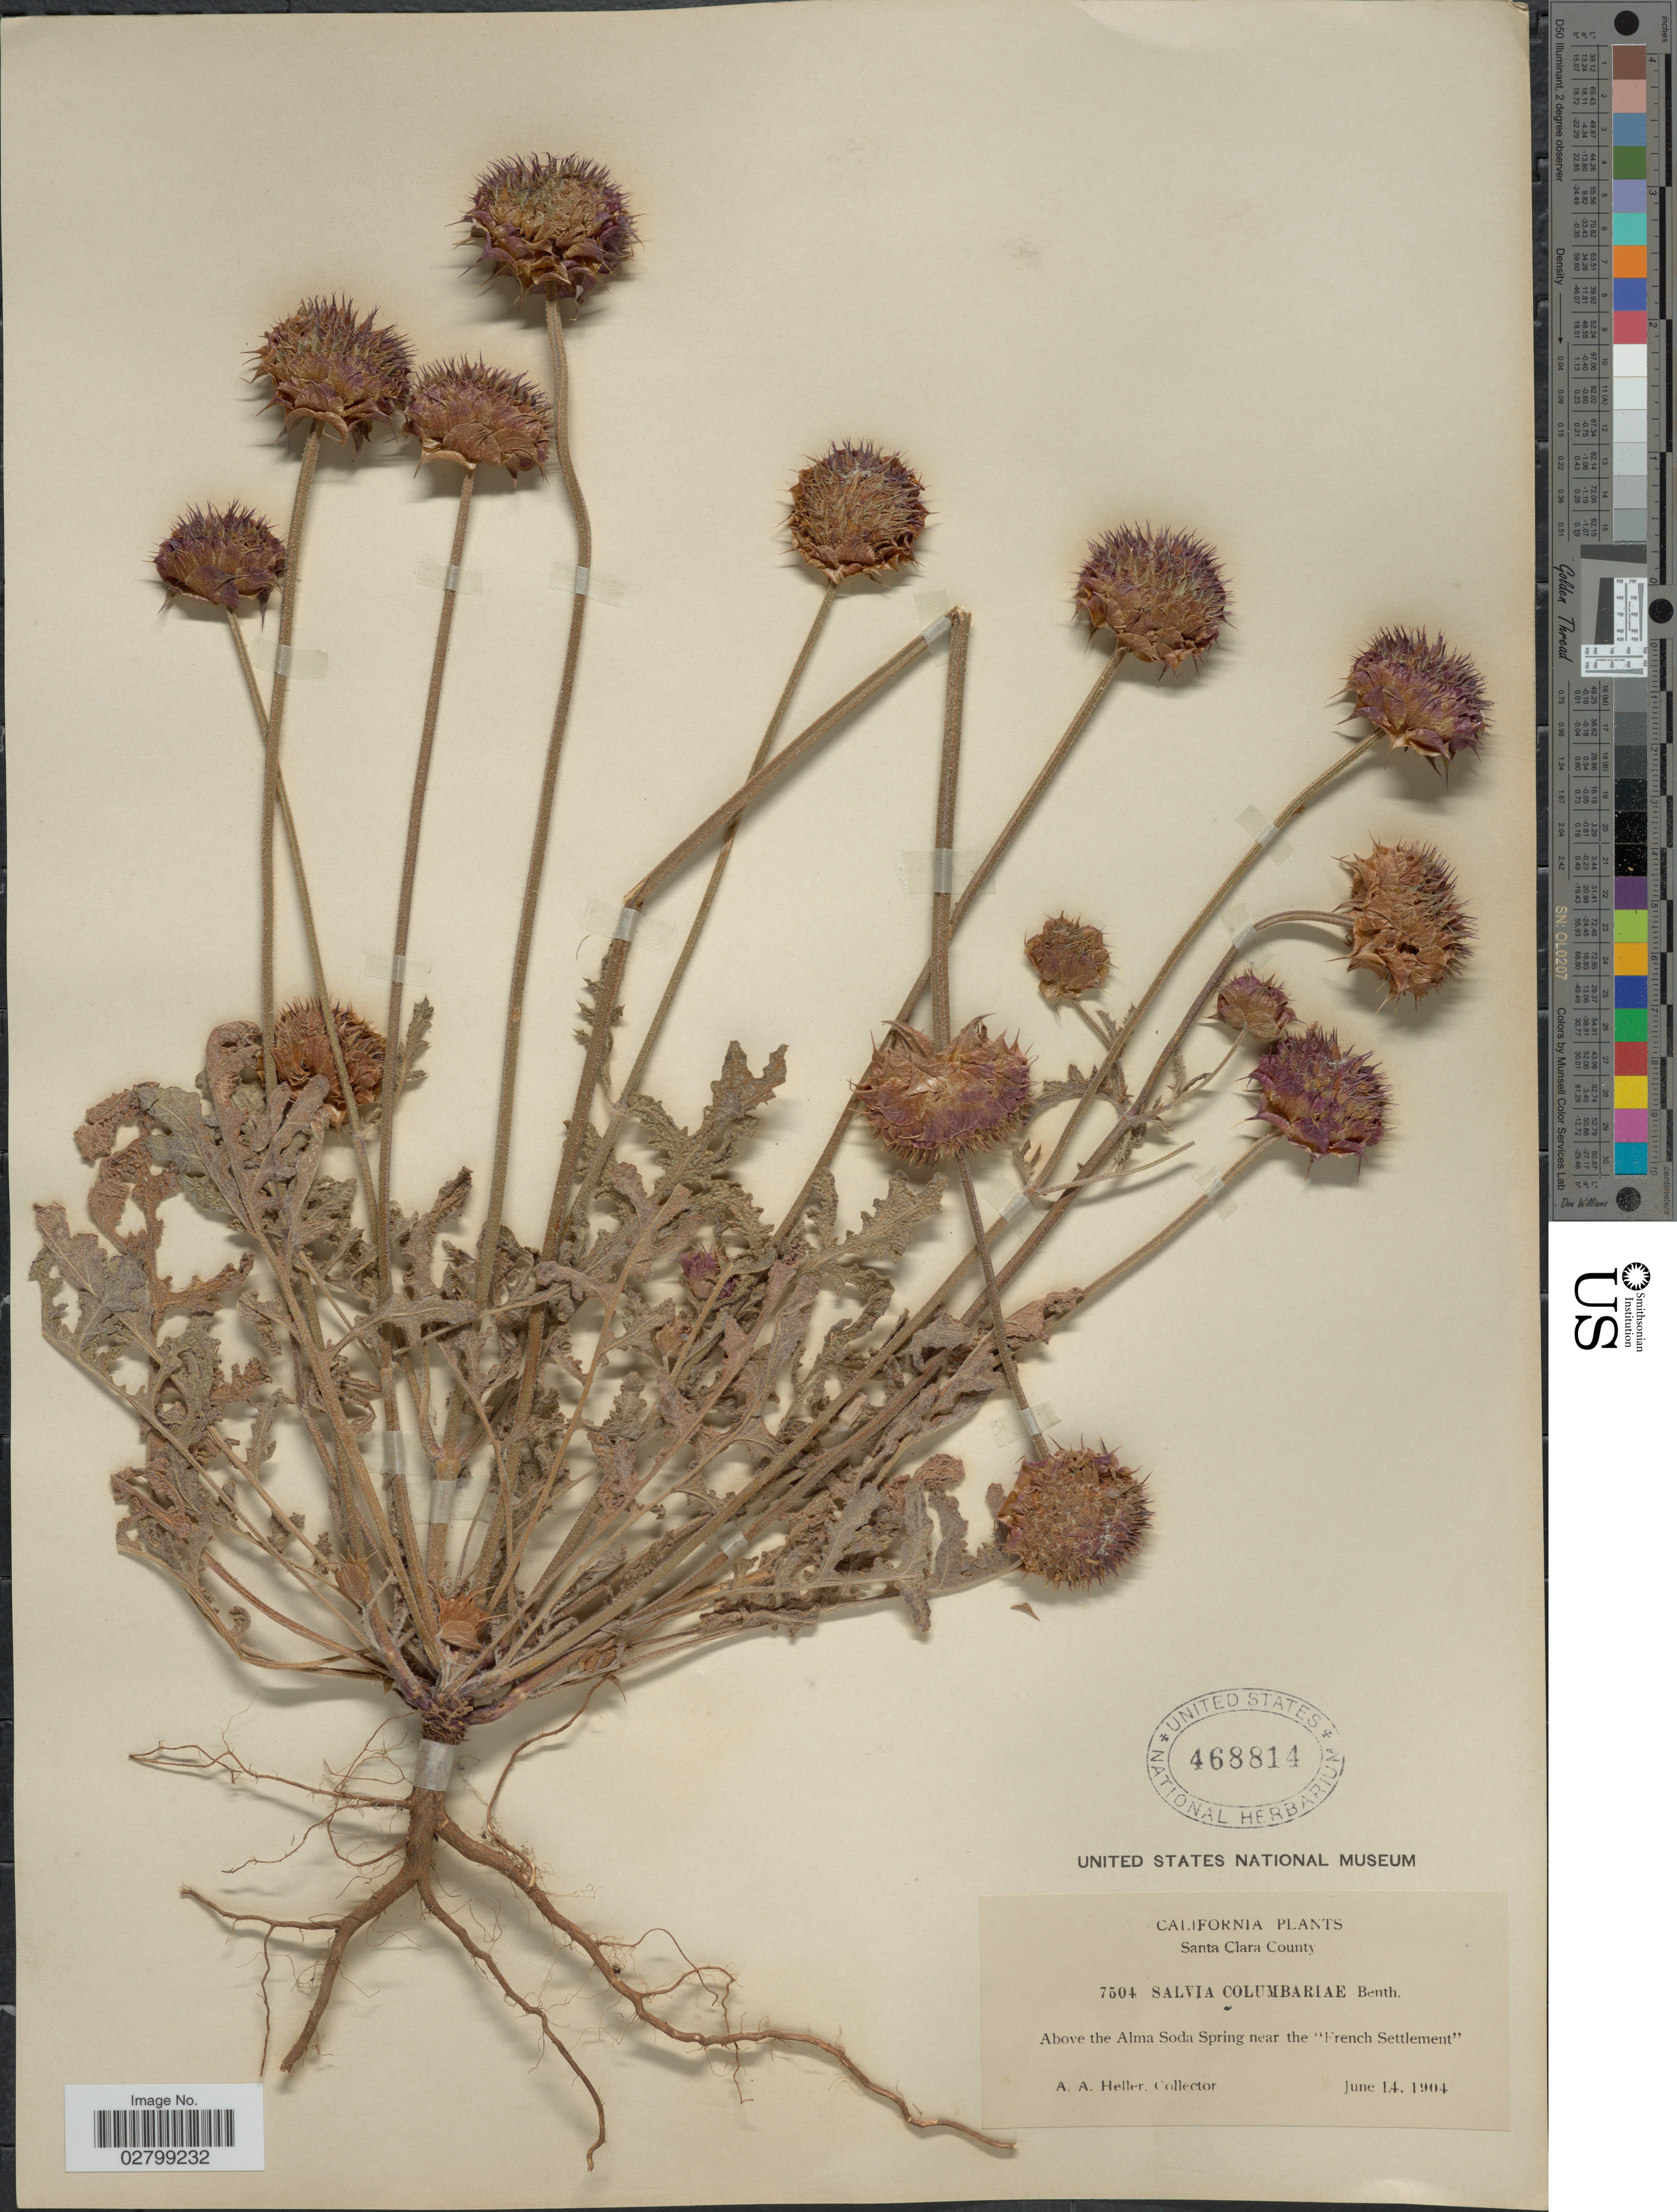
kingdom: Plantae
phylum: Tracheophyta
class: Magnoliopsida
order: Lamiales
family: Lamiaceae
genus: Salvia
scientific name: Salvia columbariae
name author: Benth.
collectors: A. A. Heller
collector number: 7504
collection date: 1904-06-14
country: United States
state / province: California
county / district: Santa Clara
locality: Santa Clara County. Above the Alma Soda Spring near the "French Settlement".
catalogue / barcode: US 468814